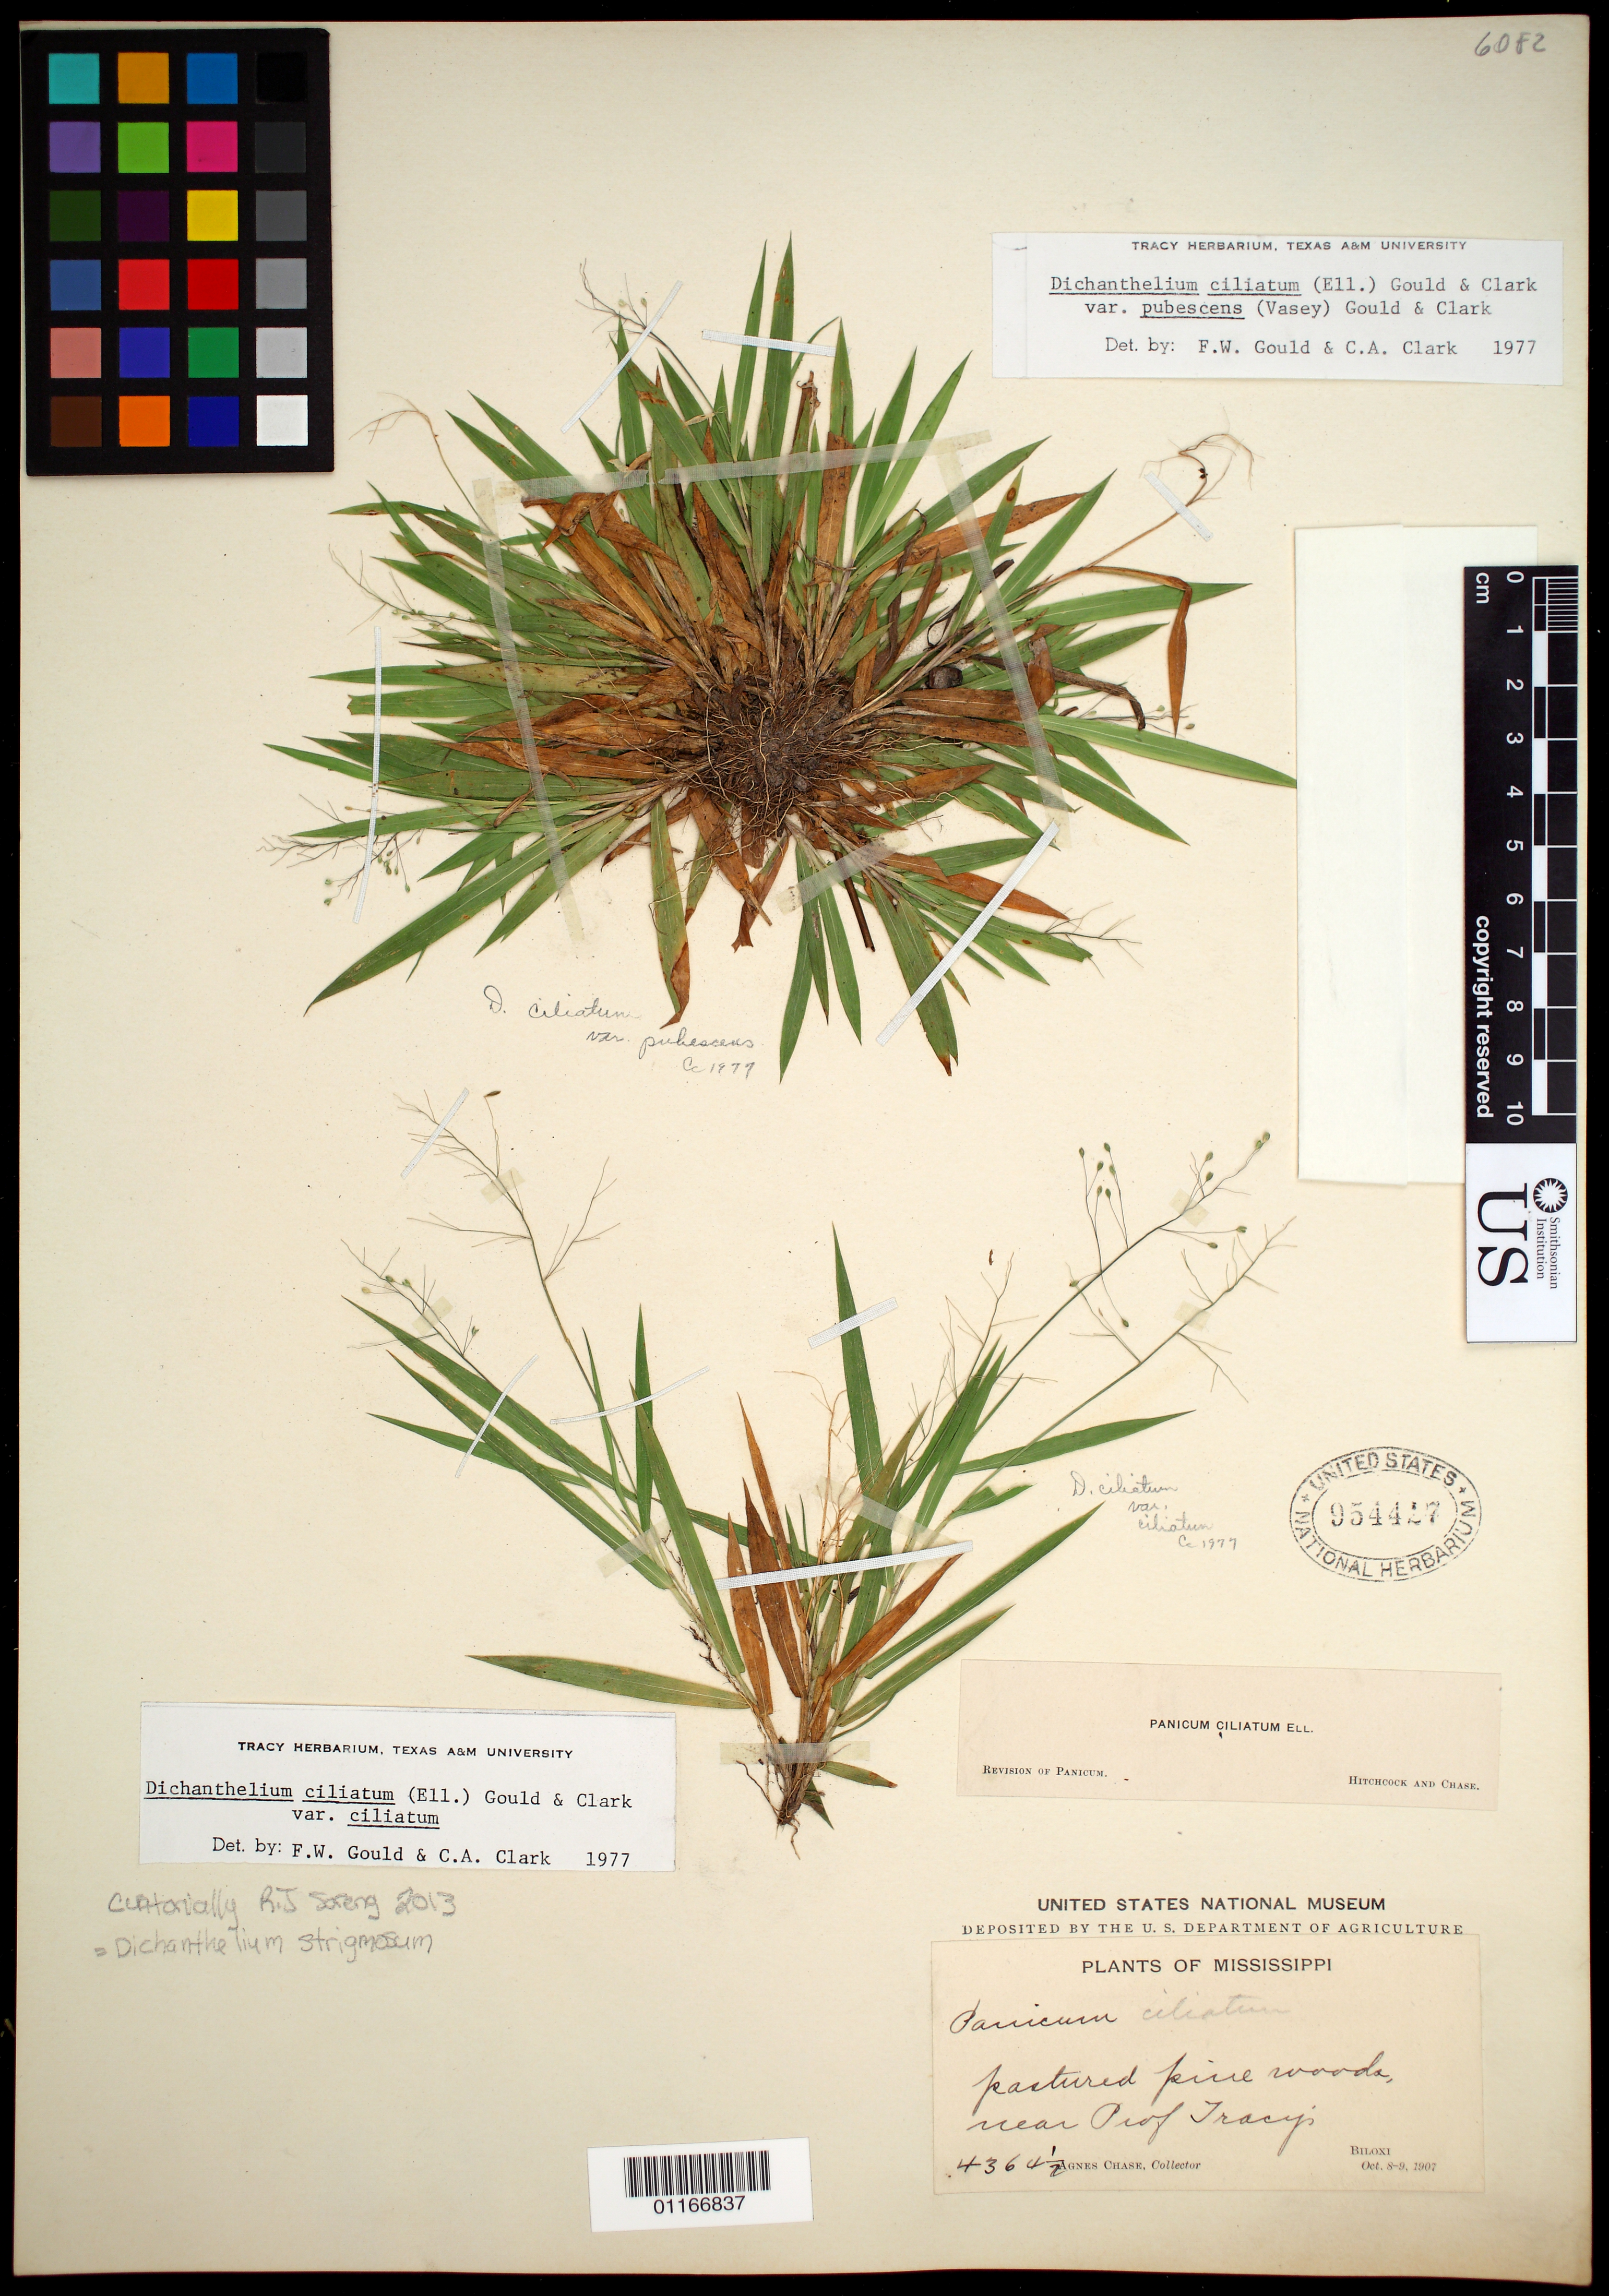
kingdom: Plantae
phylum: Tracheophyta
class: Liliopsida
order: Poales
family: Poaceae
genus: Dichanthelium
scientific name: Dichanthelium stigmosum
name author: (Trin.) Zuloaga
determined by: Soreng, Robert J., Research Associate (BOT), Smithsonian Institution - National Museum of Natural History (UNITED STATES)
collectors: A. Chase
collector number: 4364.5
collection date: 1907-10-08/1907-10-09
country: United States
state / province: Mississippi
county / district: Biloxi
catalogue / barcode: US 954427